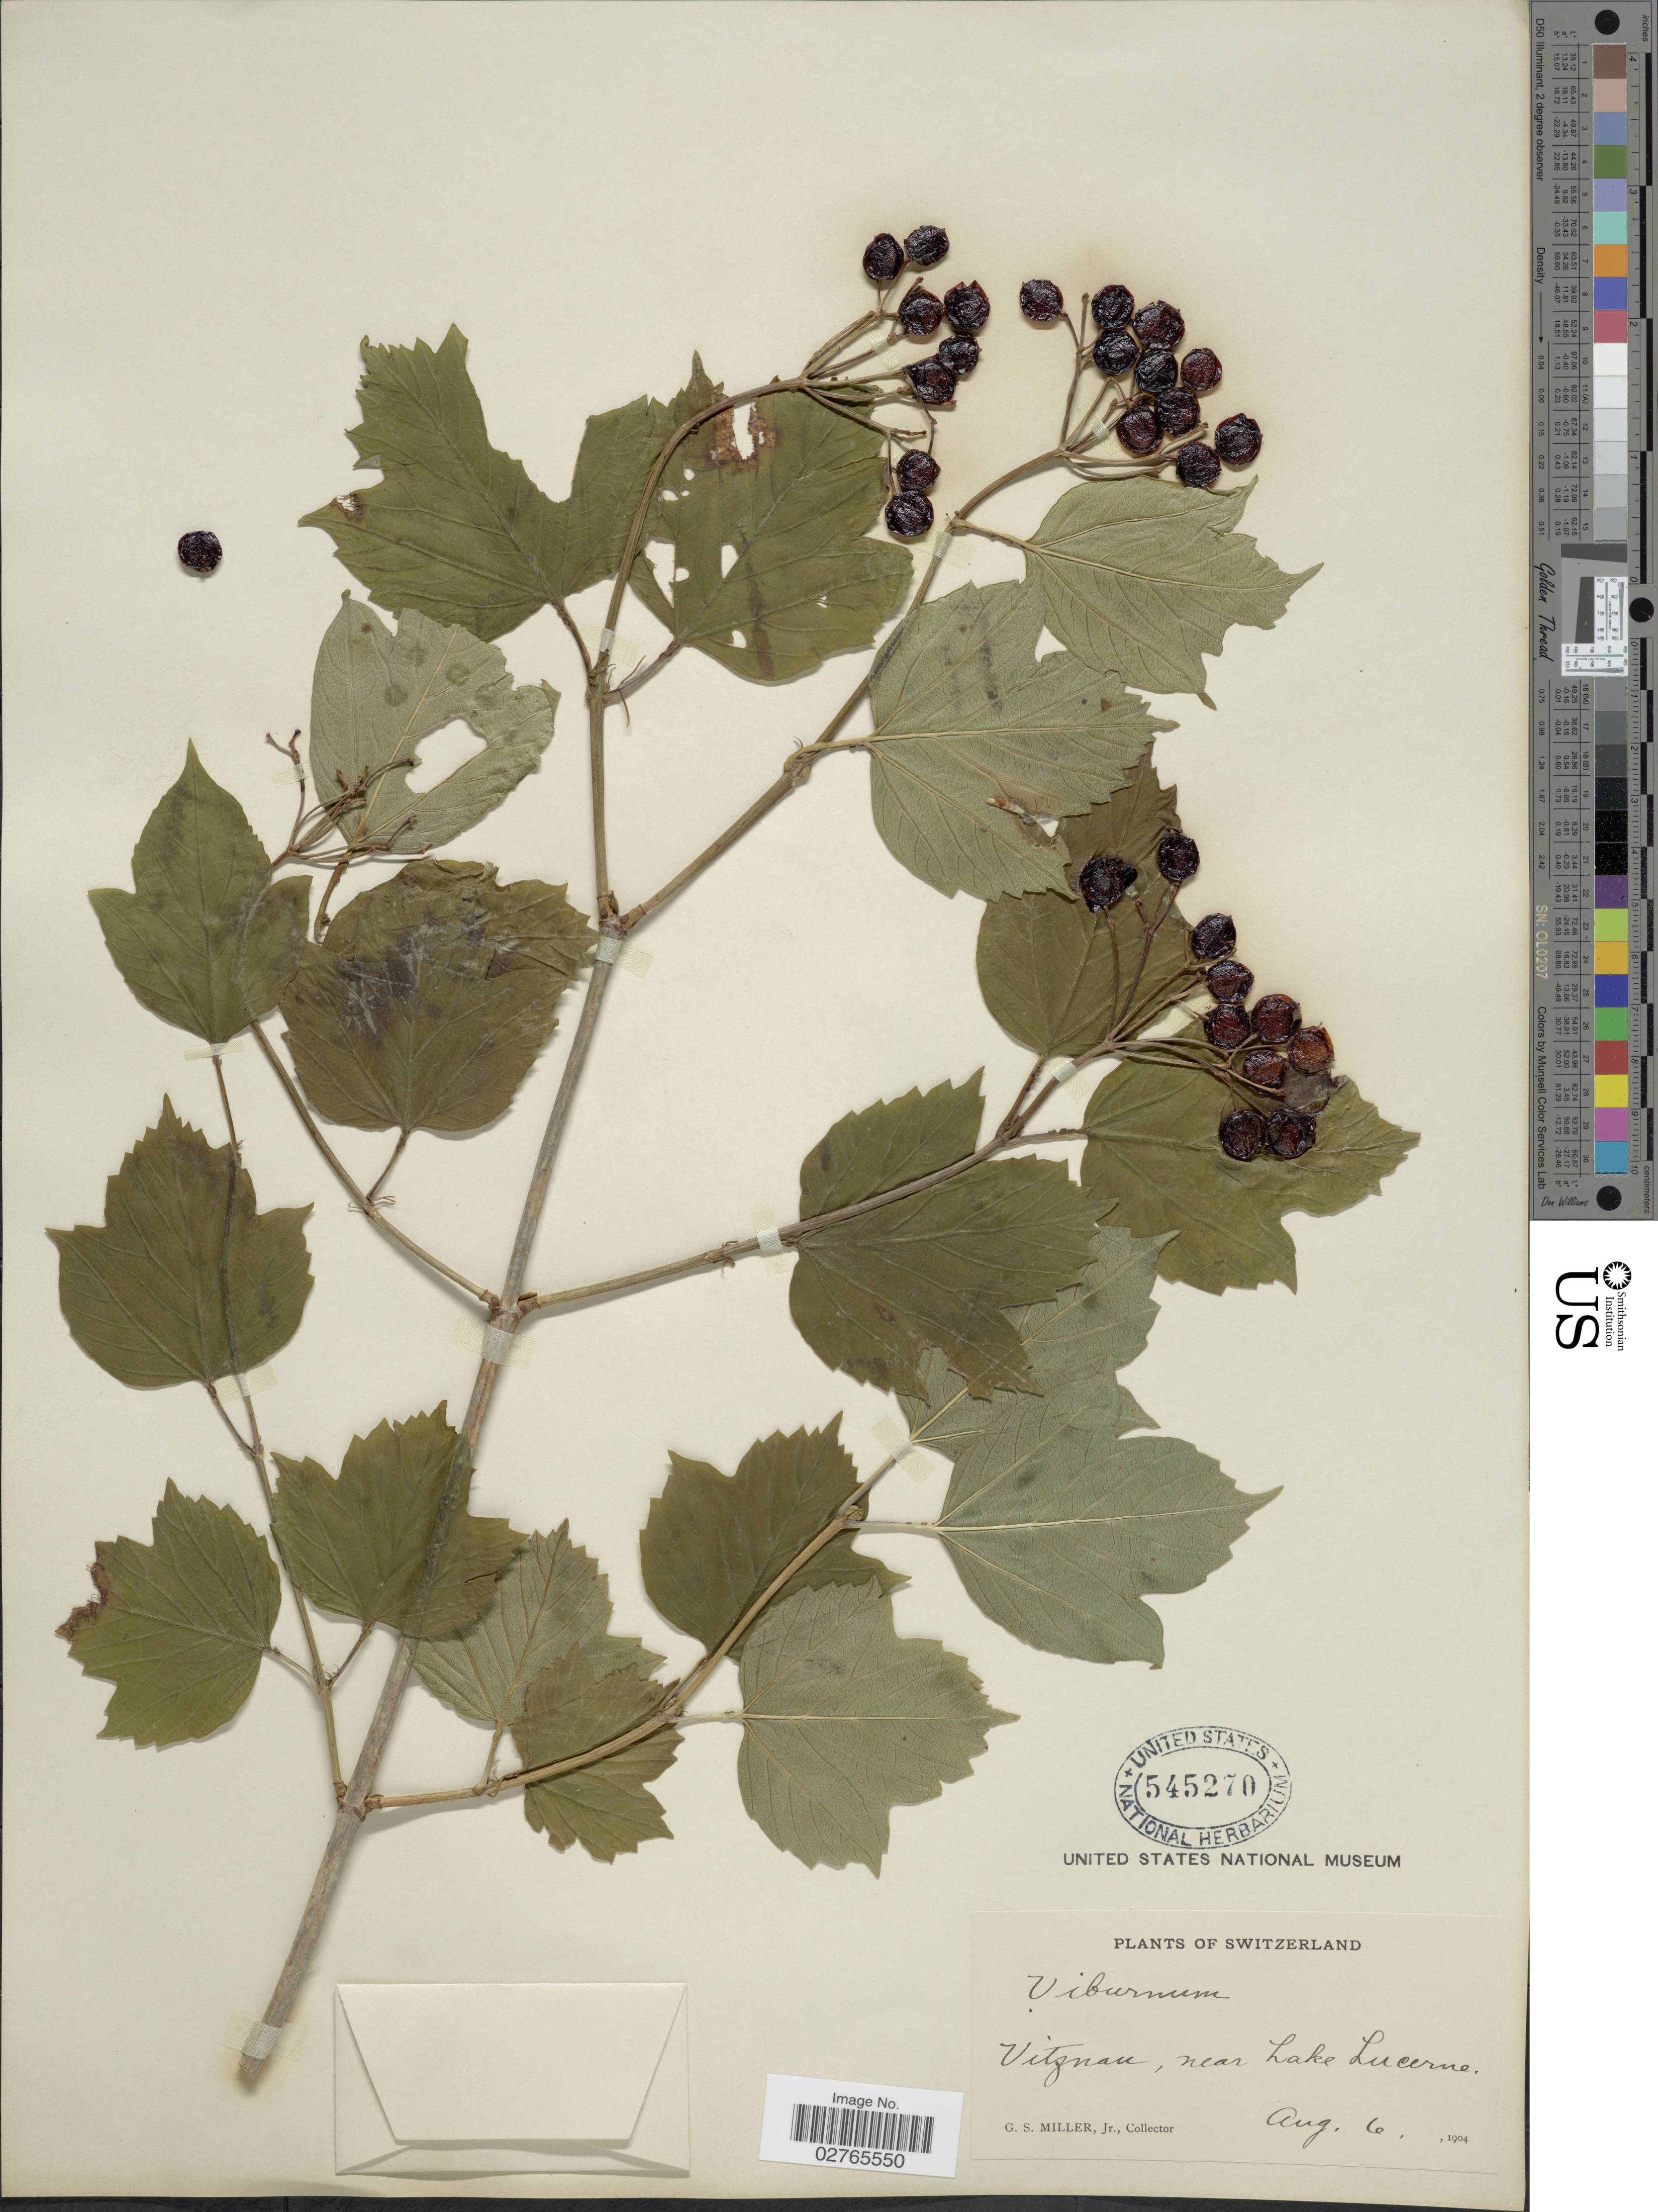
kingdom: Plantae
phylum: Tracheophyta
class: Magnoliopsida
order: Dipsacales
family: Viburnaceae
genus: Viburnum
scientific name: Viburnum opulus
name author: L.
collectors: G. S. Miller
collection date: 1904-08-06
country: Switzerland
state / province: Lucerne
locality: Vitznau, near Lake Lucerne.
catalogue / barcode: US 545270